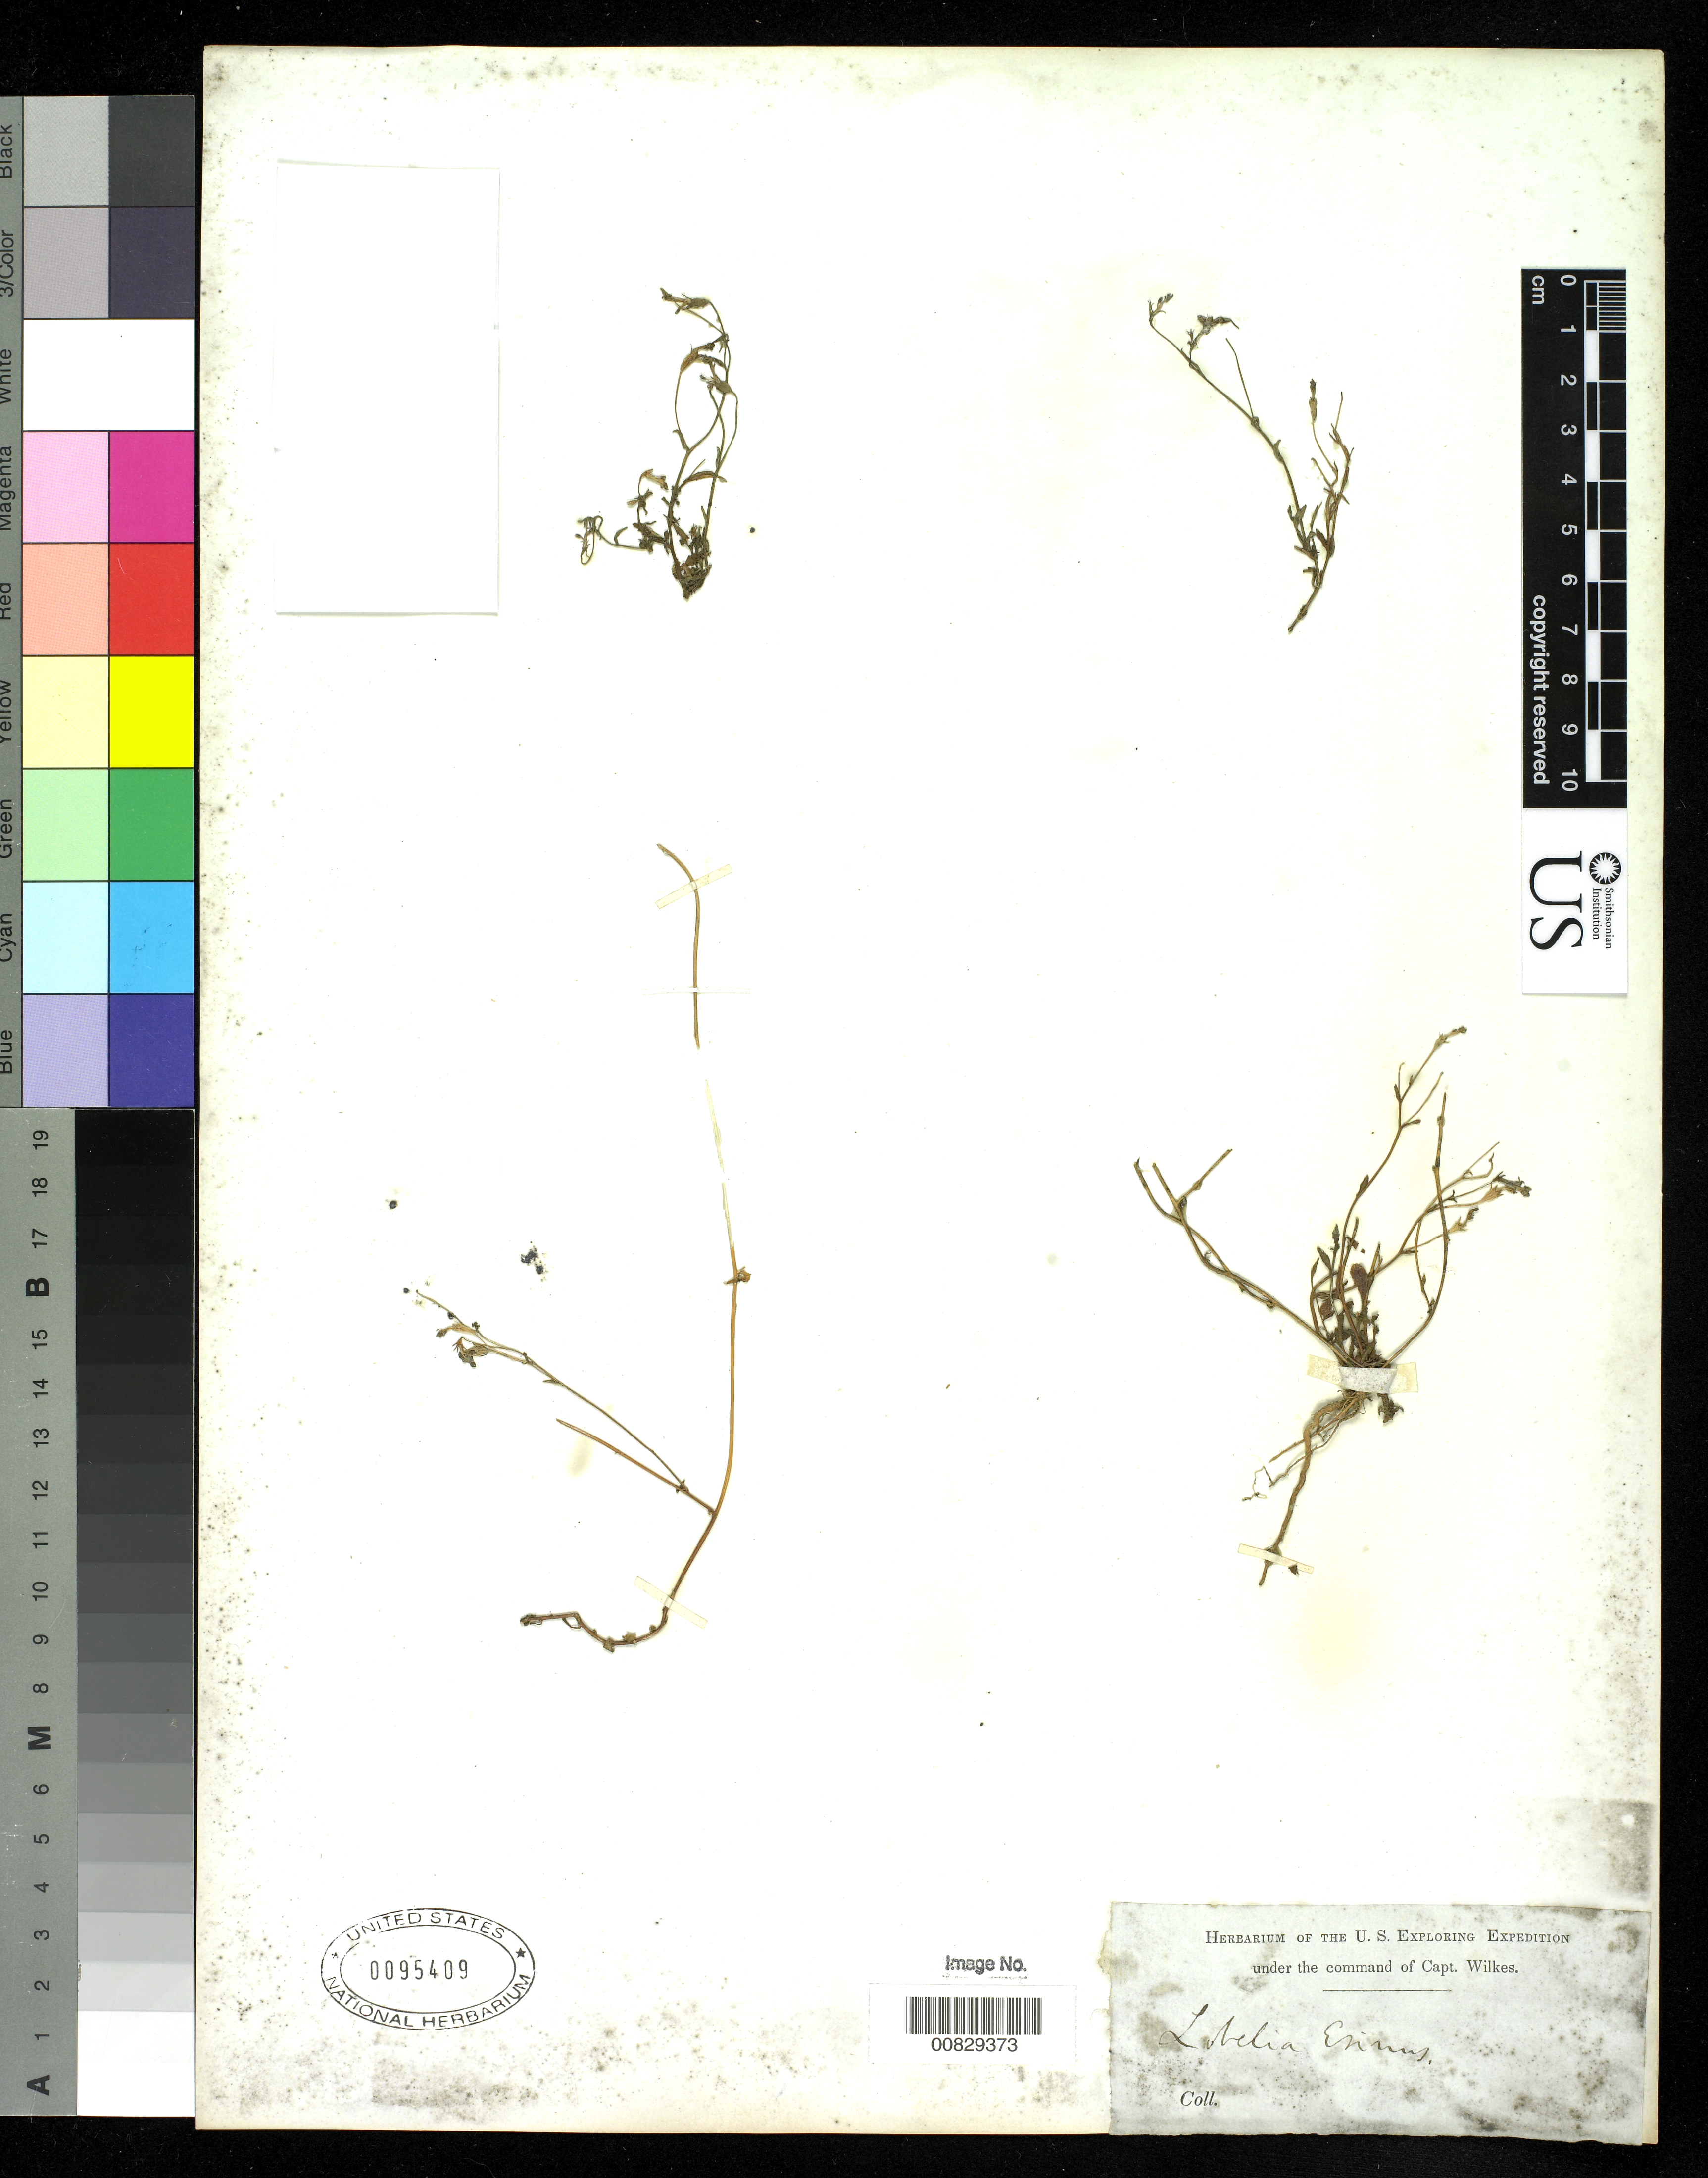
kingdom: Plantae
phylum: Tracheophyta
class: Magnoliopsida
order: Asterales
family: Campanulaceae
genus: Lobelia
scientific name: Lobelia erinus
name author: L.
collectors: Wilkes Explor. Exped.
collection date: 1838/1842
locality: No locality information. Presumed to be a United States collection.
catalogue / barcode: US 95409